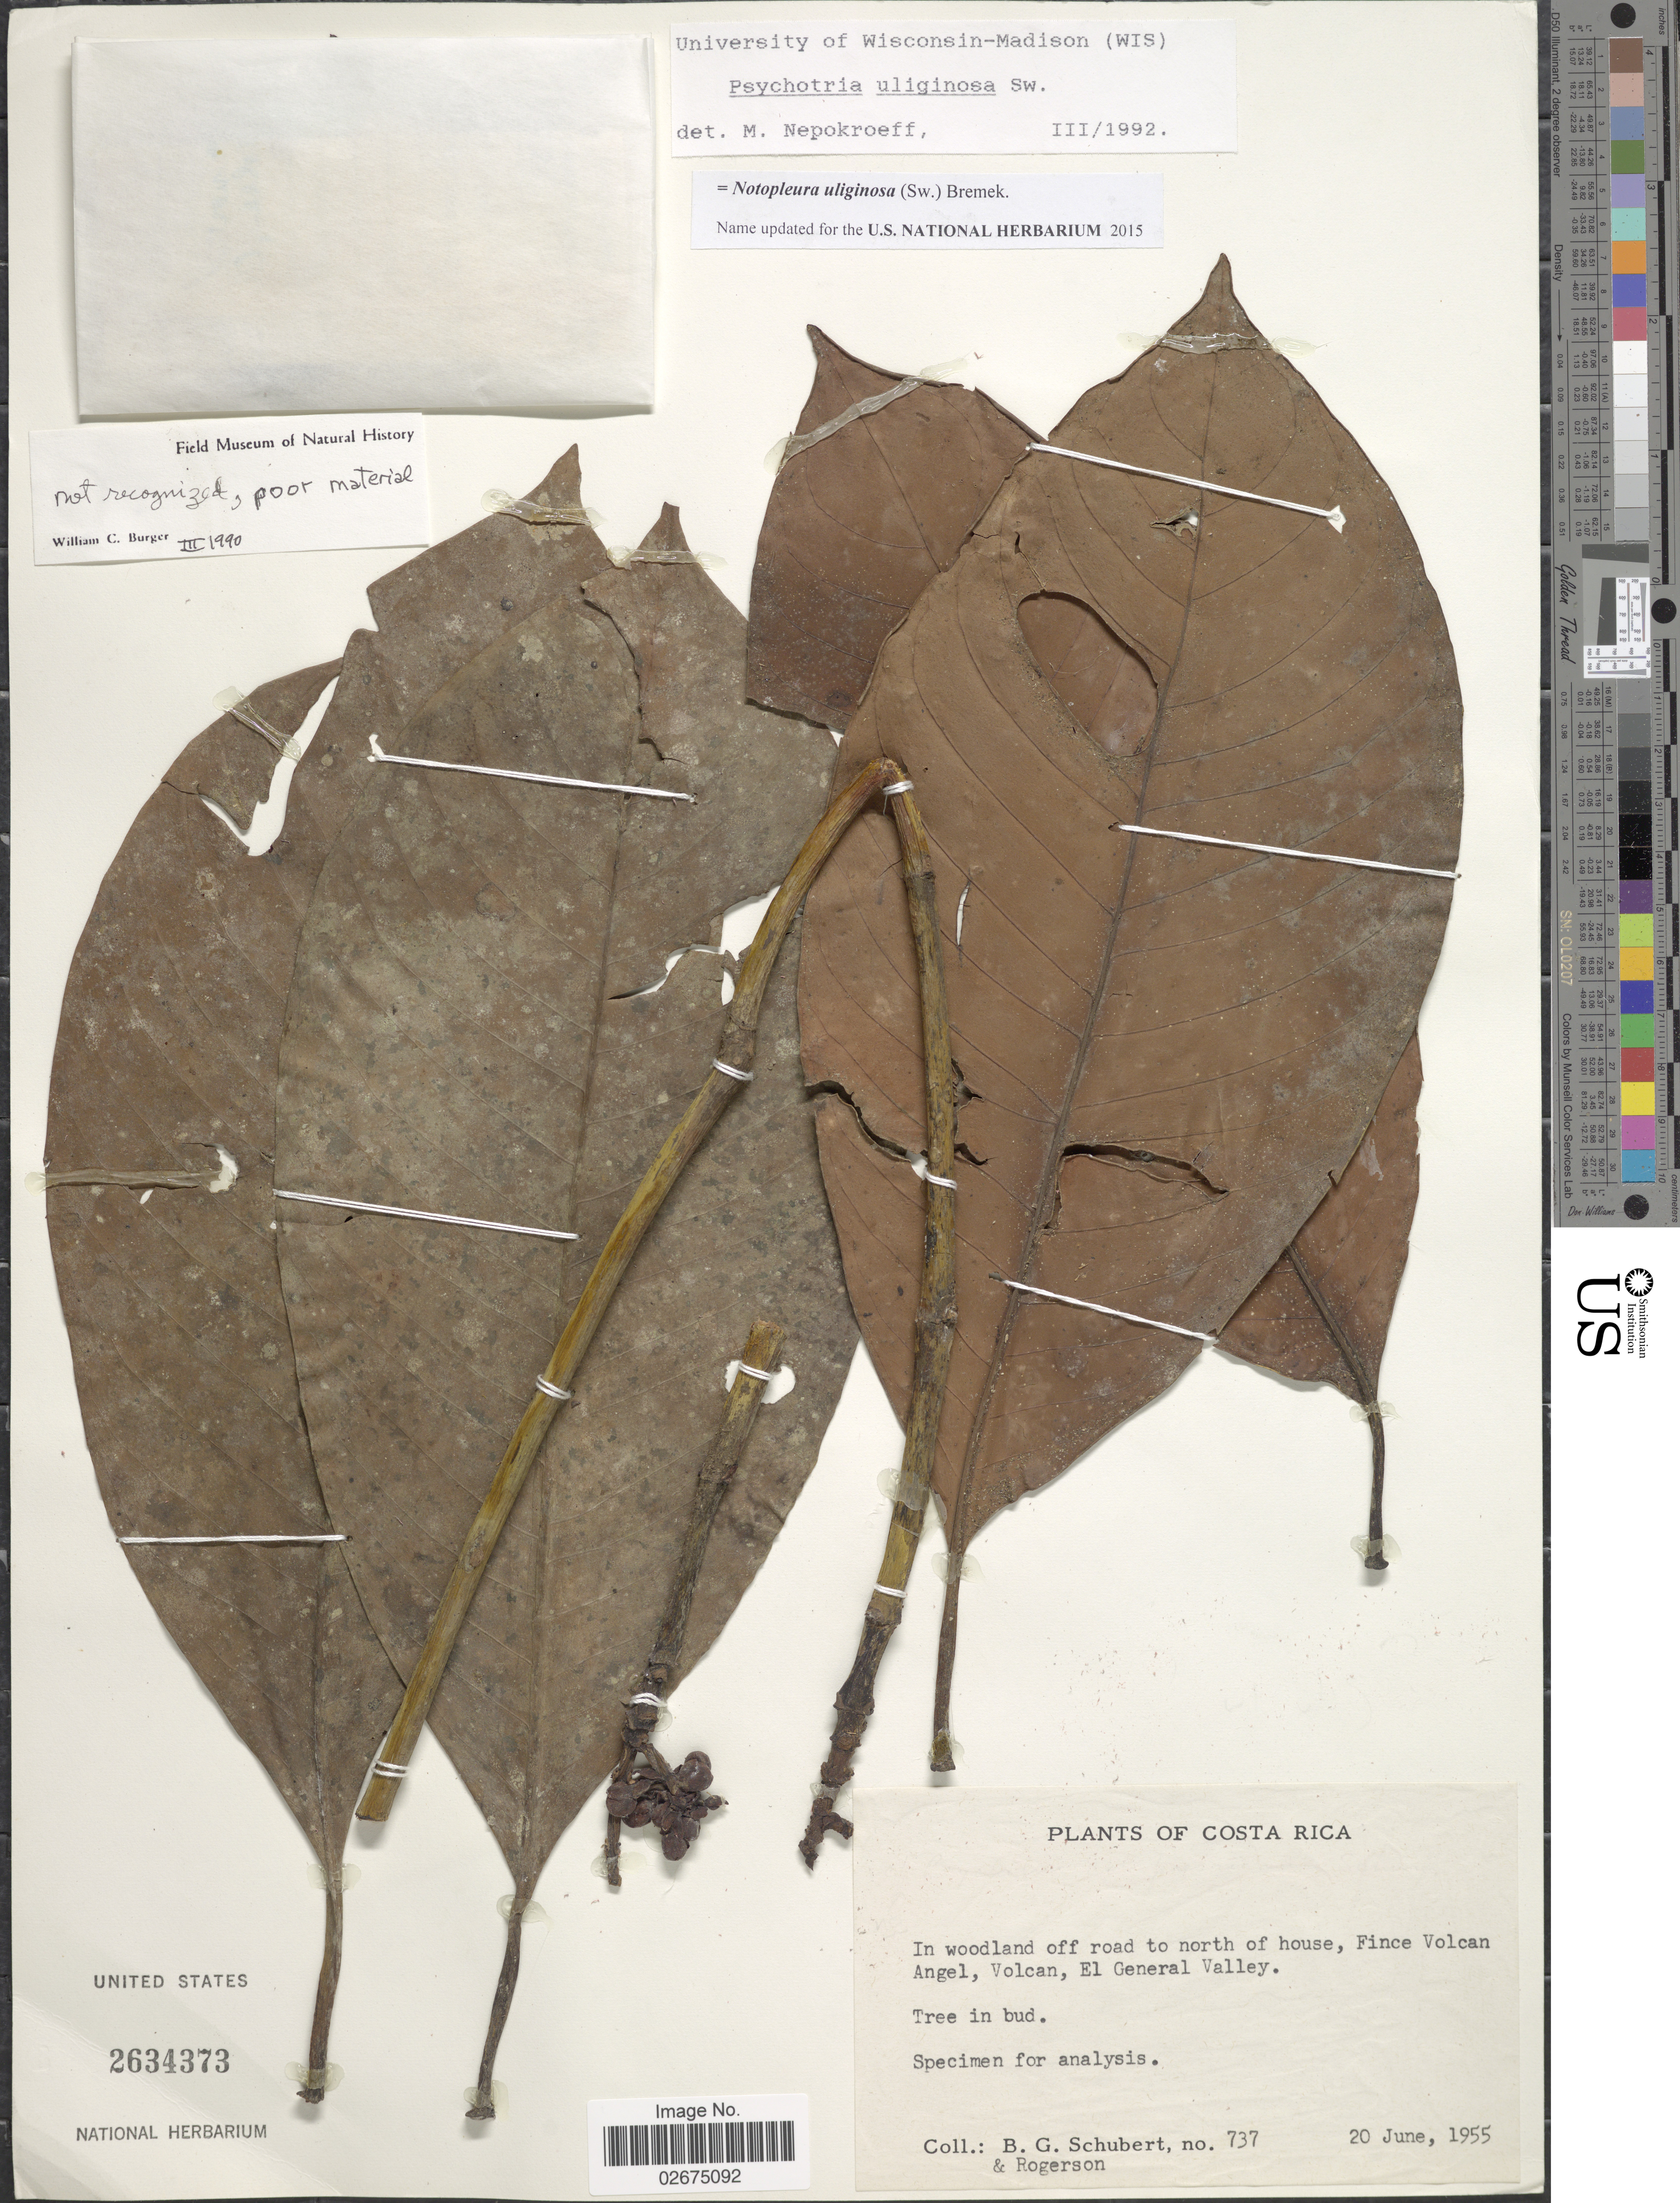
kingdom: Plantae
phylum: Tracheophyta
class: Magnoliopsida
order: Gentianales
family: Rubiaceae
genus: Notopleura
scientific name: Notopleura uliginosa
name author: (Sw.) Bremek.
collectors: B. Schubert & Rogerson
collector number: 737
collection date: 1955-06-20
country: Costa Rica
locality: In woodland off road to north of house, Fince Volcan Angel, Volcan, El General Valley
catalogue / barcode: US 2634373